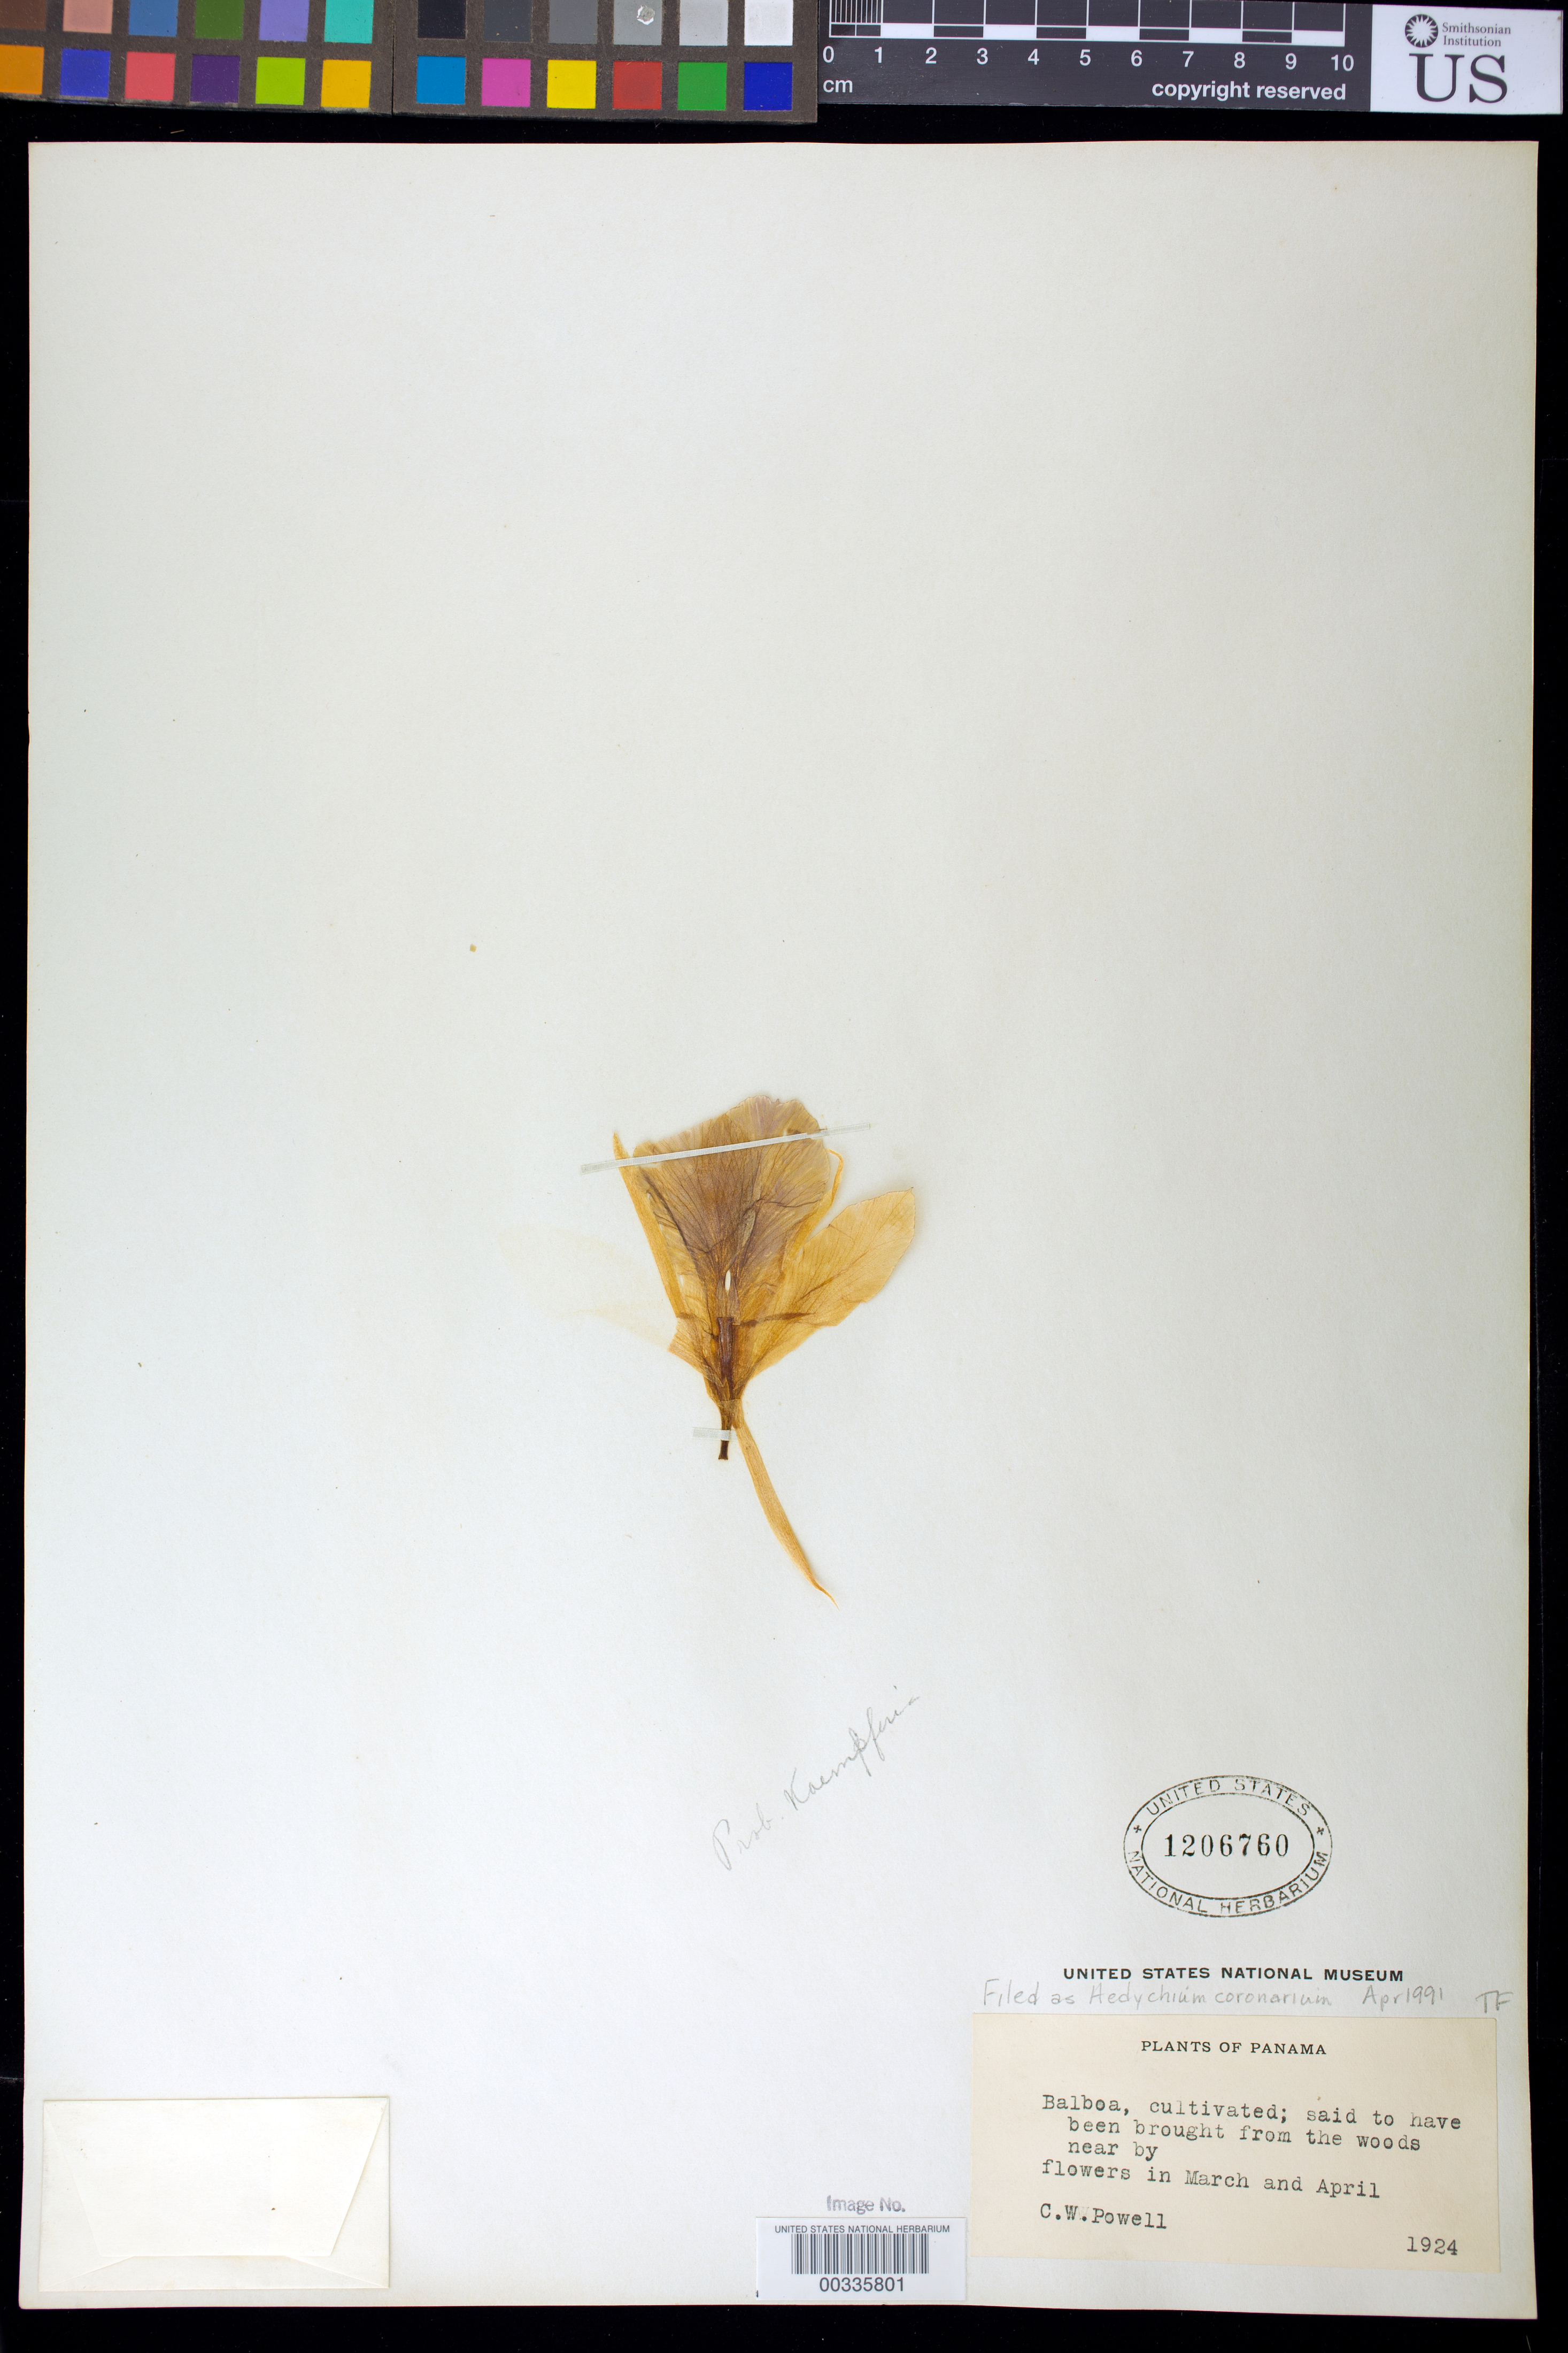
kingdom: Plantae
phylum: Tracheophyta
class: Liliopsida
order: Zingiberales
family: Zingiberaceae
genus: Hedychium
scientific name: Hedychium coronarium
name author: J. Koenig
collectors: C. W. Powell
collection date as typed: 1924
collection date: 1924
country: Panama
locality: NW of Boquete towards Parque Nacional Volcan Baru.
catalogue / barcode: US 1206760